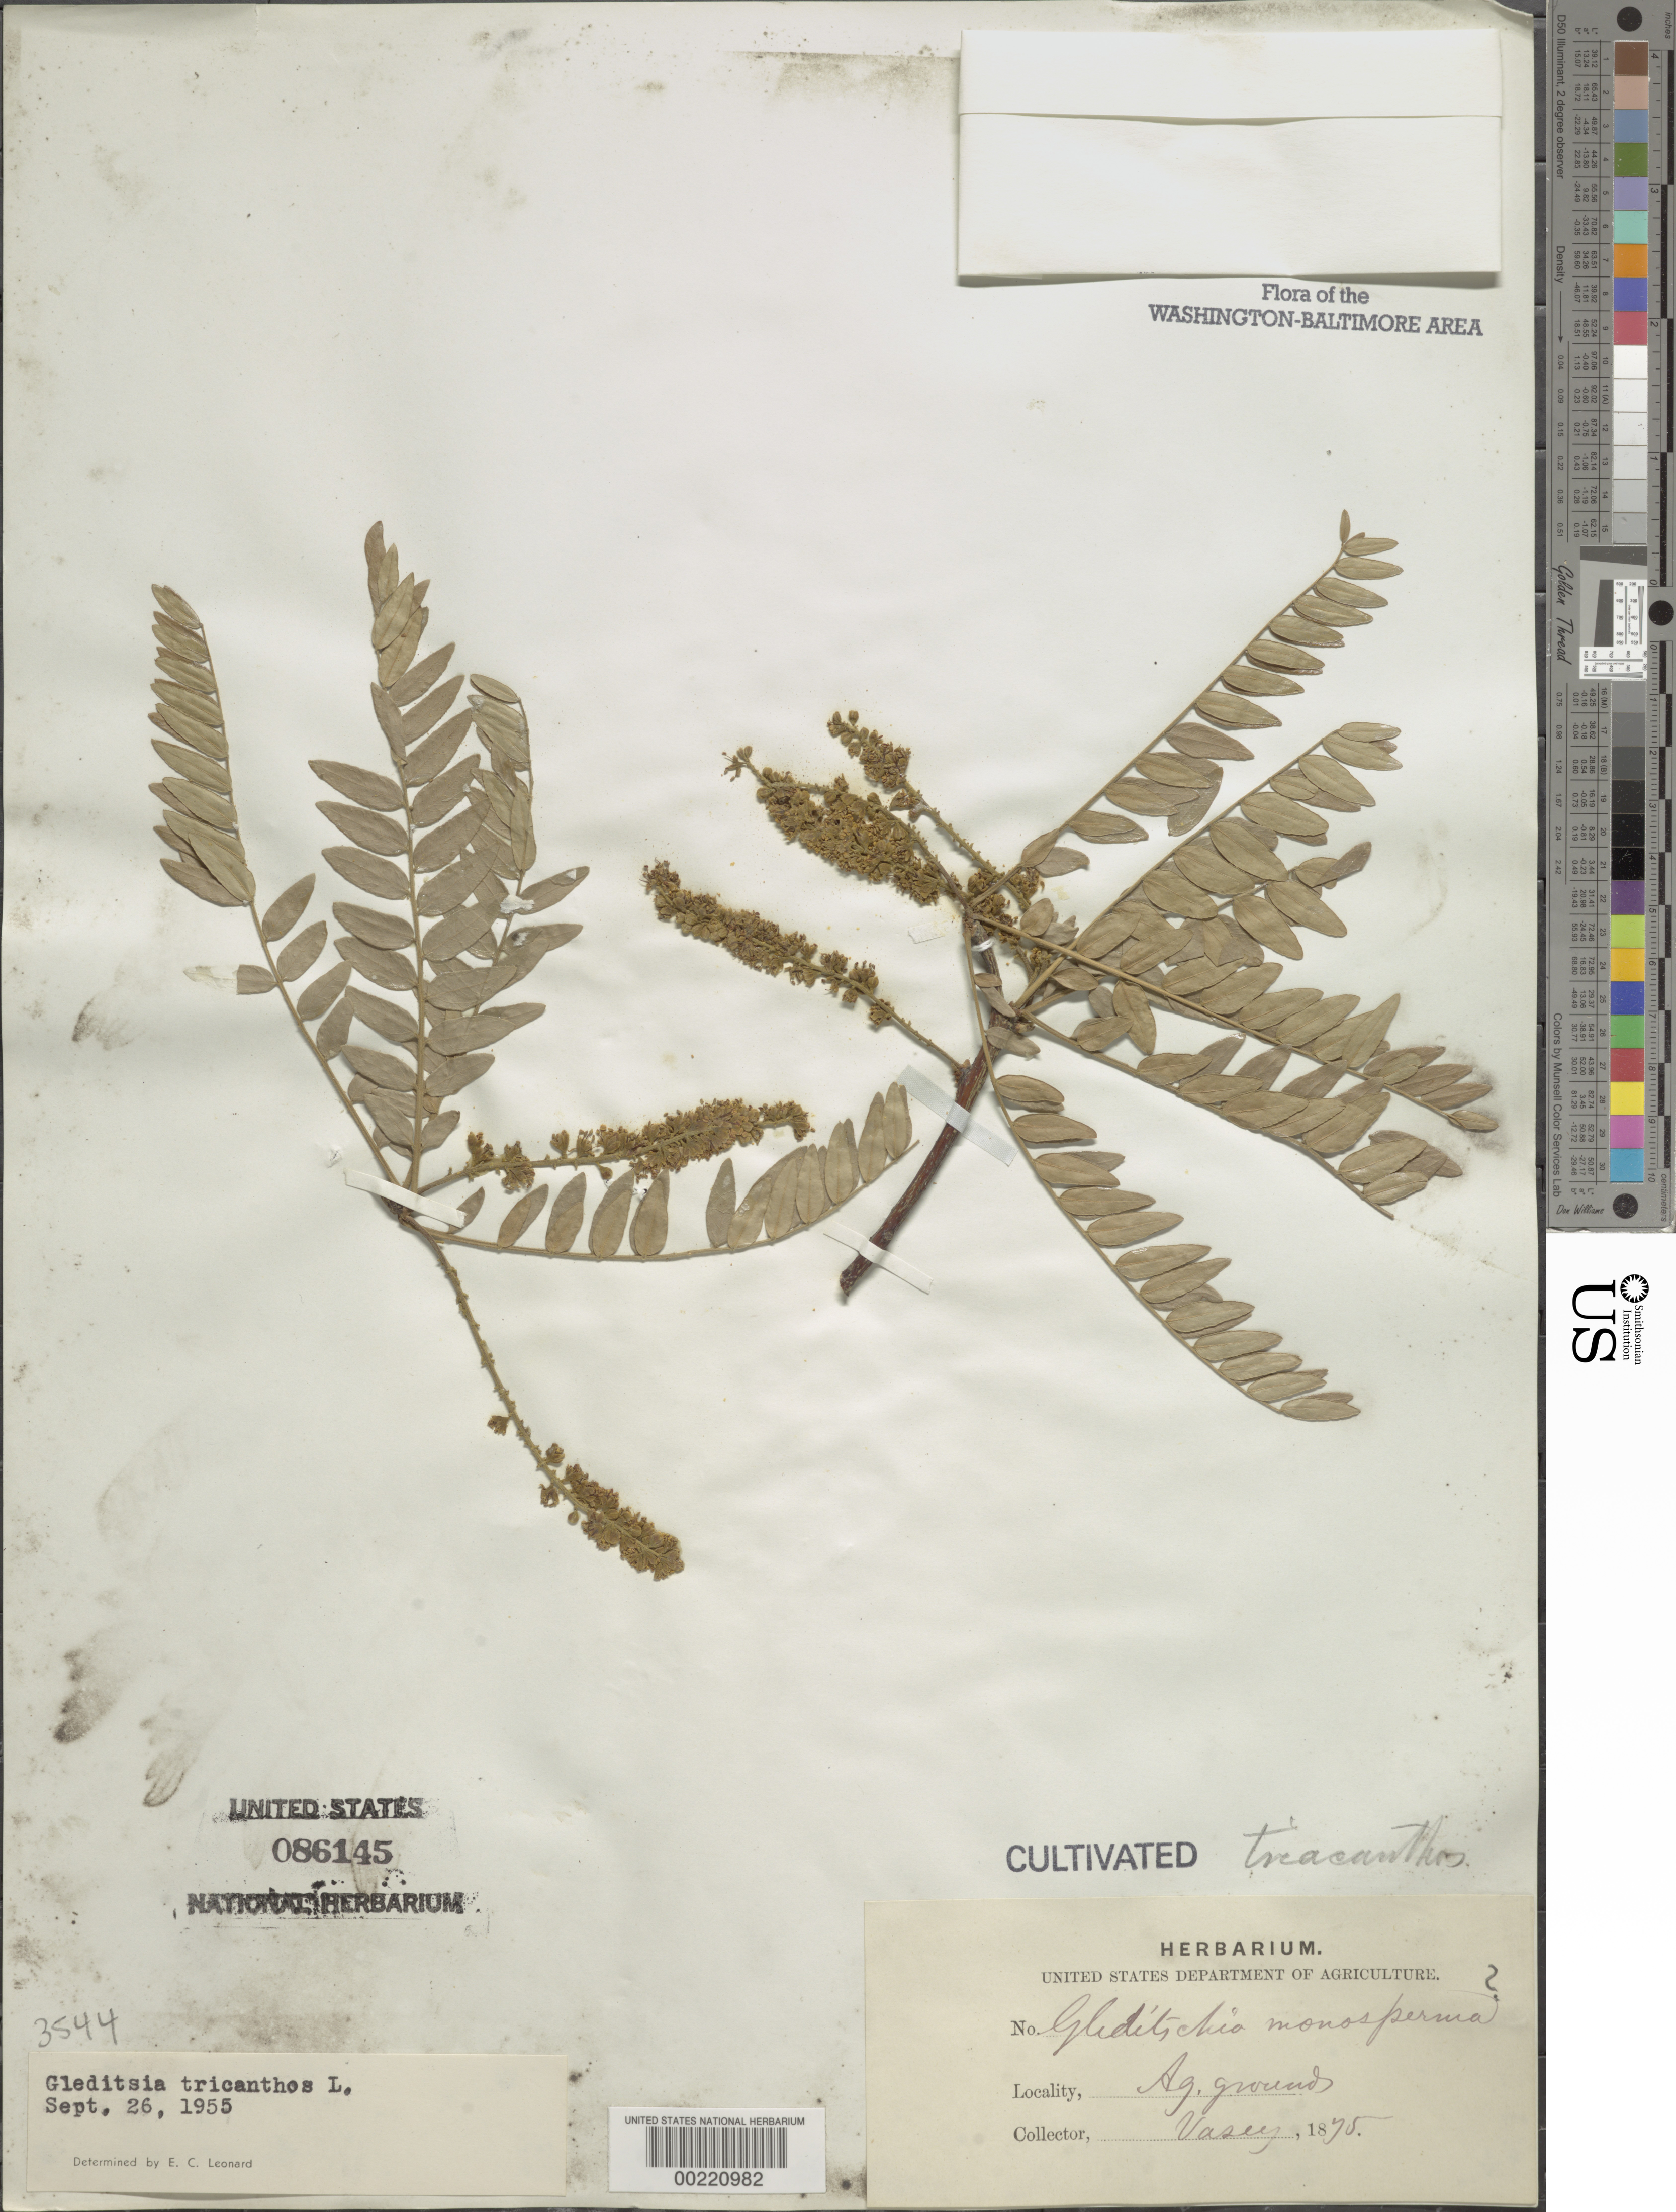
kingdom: Plantae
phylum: Tracheophyta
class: Magnoliopsida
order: Fabales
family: Fabaceae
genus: Gleditsia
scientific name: Gleditsia triacanthos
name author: L.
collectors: G. R. Vasey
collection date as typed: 1875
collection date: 1875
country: United States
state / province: District of Columbia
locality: Department of Agriculture grounds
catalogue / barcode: US 86145